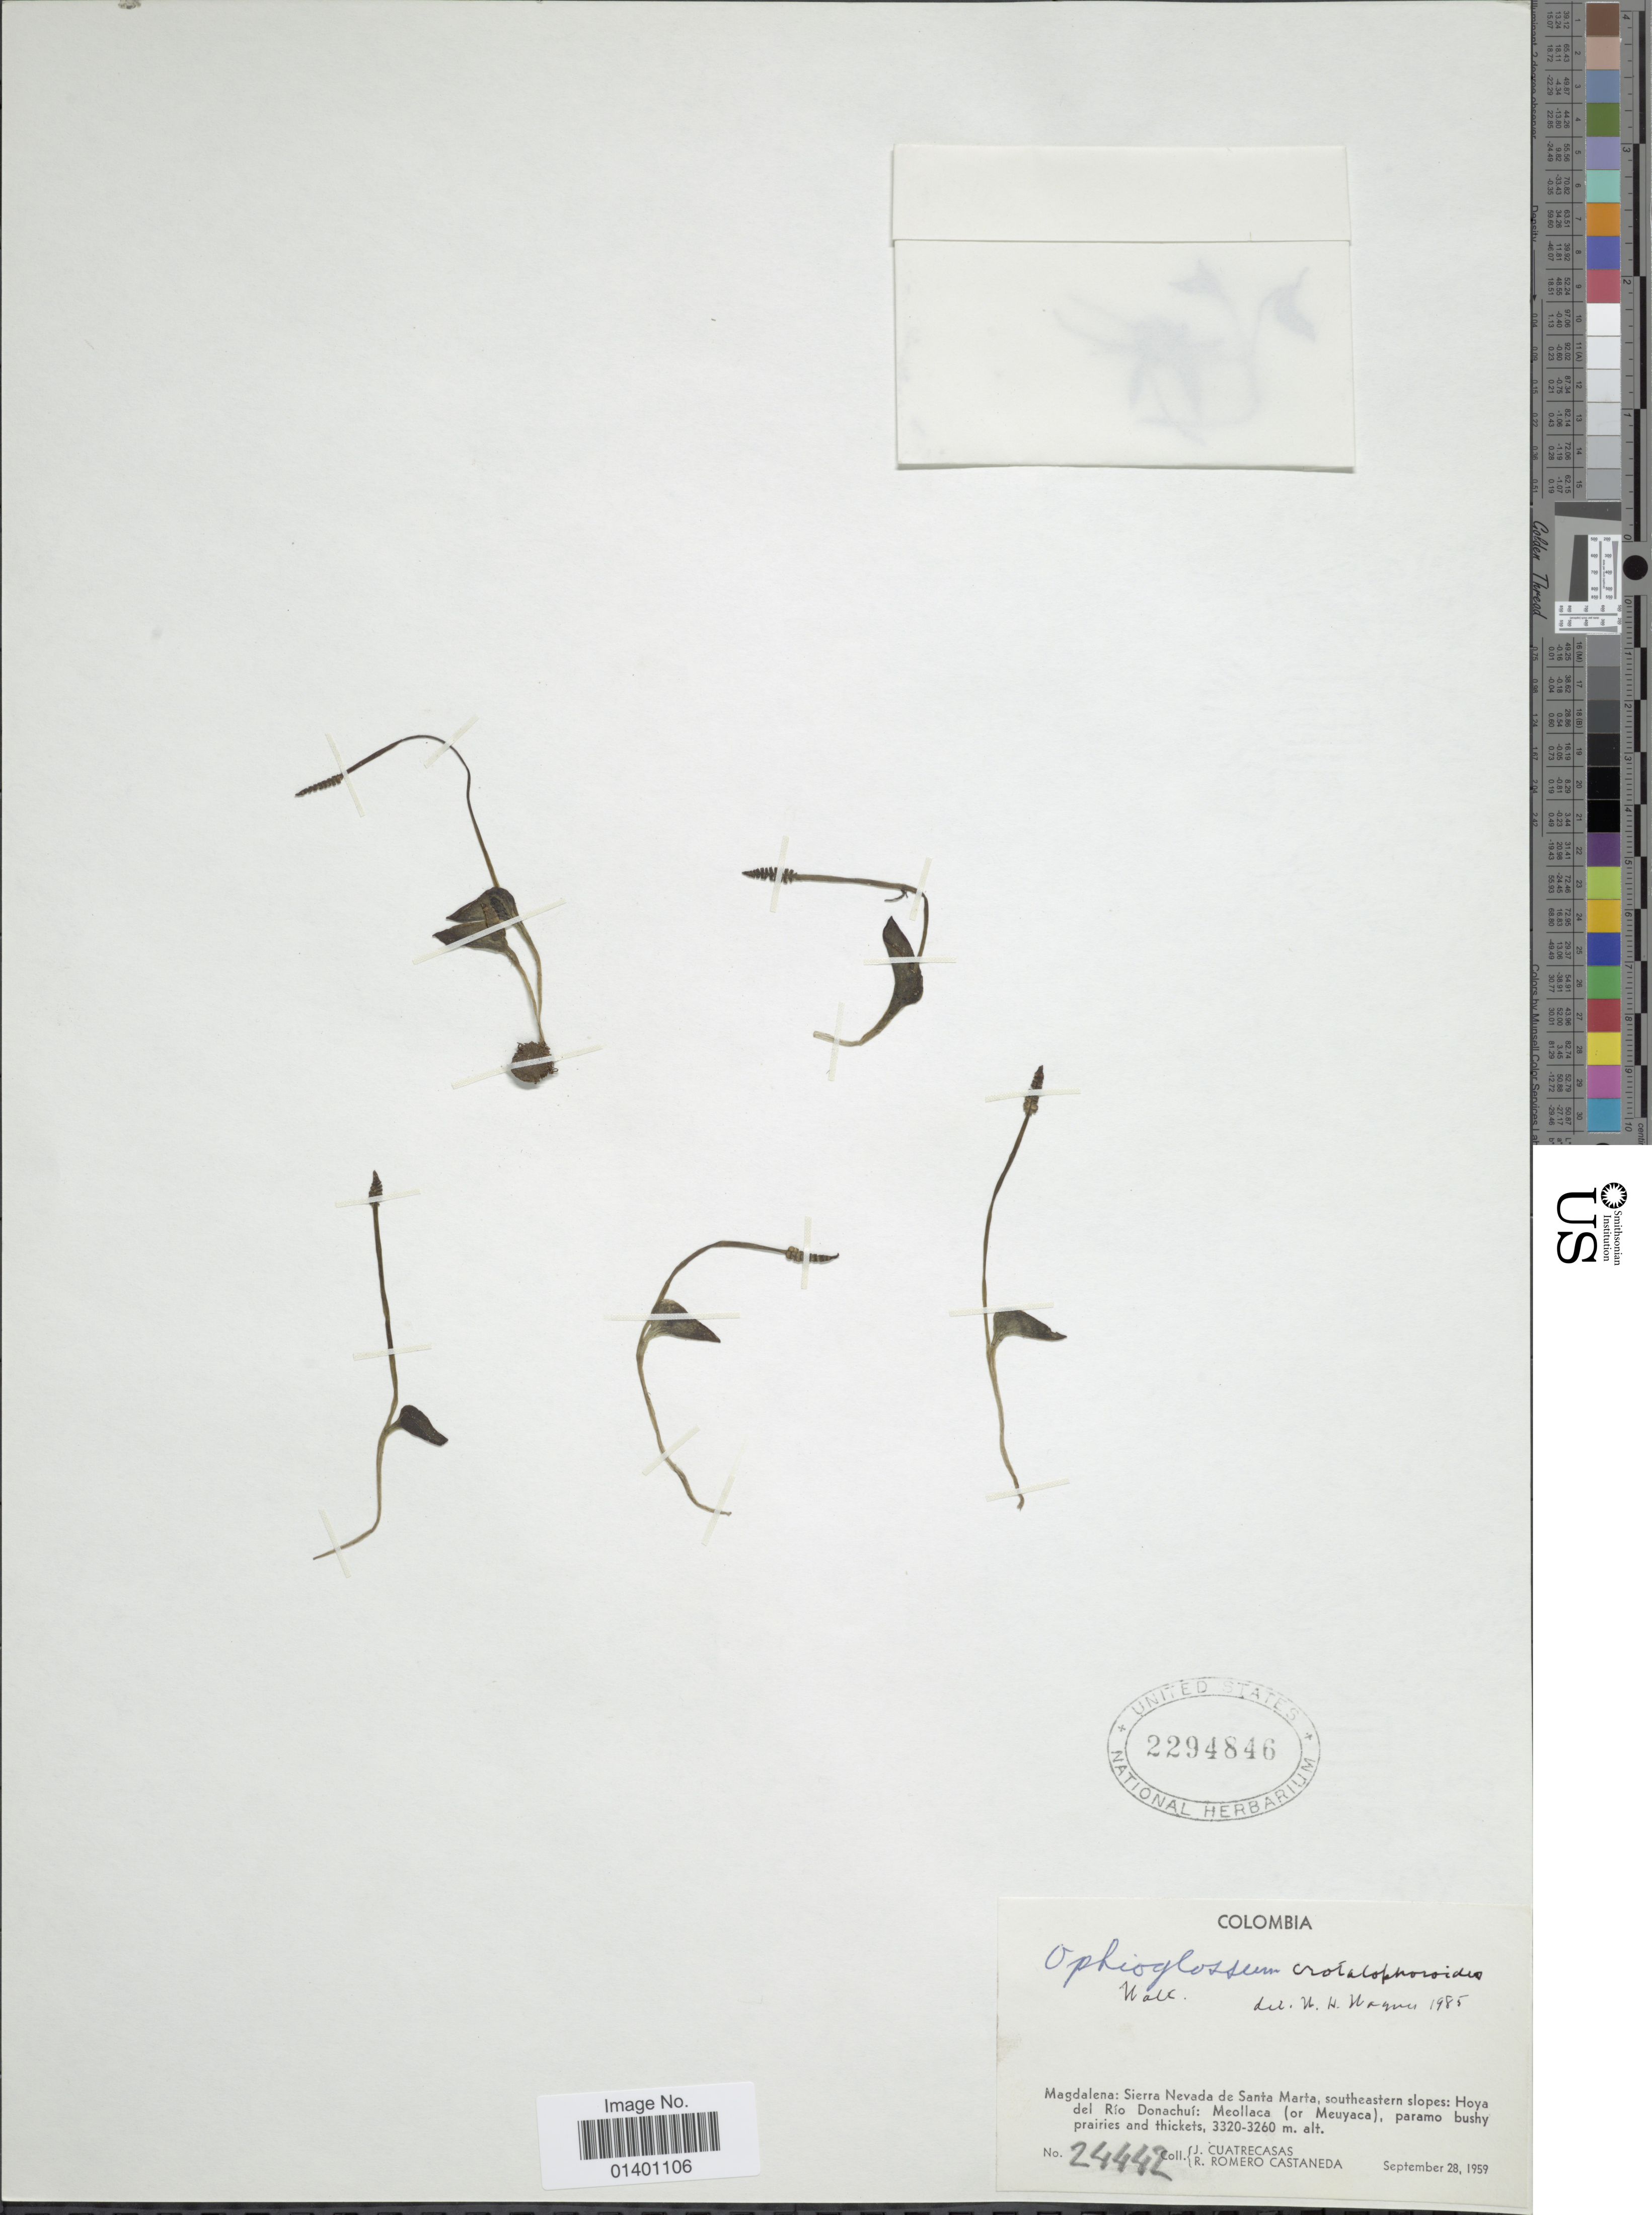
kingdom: Plantae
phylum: Tracheophyta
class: Polypodiopsida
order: Ophioglossales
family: Ophioglossaceae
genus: Ophioglossum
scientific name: Ophioglossum crotalophoroides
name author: Walter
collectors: J. Cuatrecasas & R. Romero Castañeda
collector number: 24442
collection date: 1959-09-28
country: Colombia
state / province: Magdalena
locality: Sierra Nevada de Santa Marta, southeastern slopes: Hoya del Rio Donachui: Meollaca (or Meuyaca)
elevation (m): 3260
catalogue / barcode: US 2294846